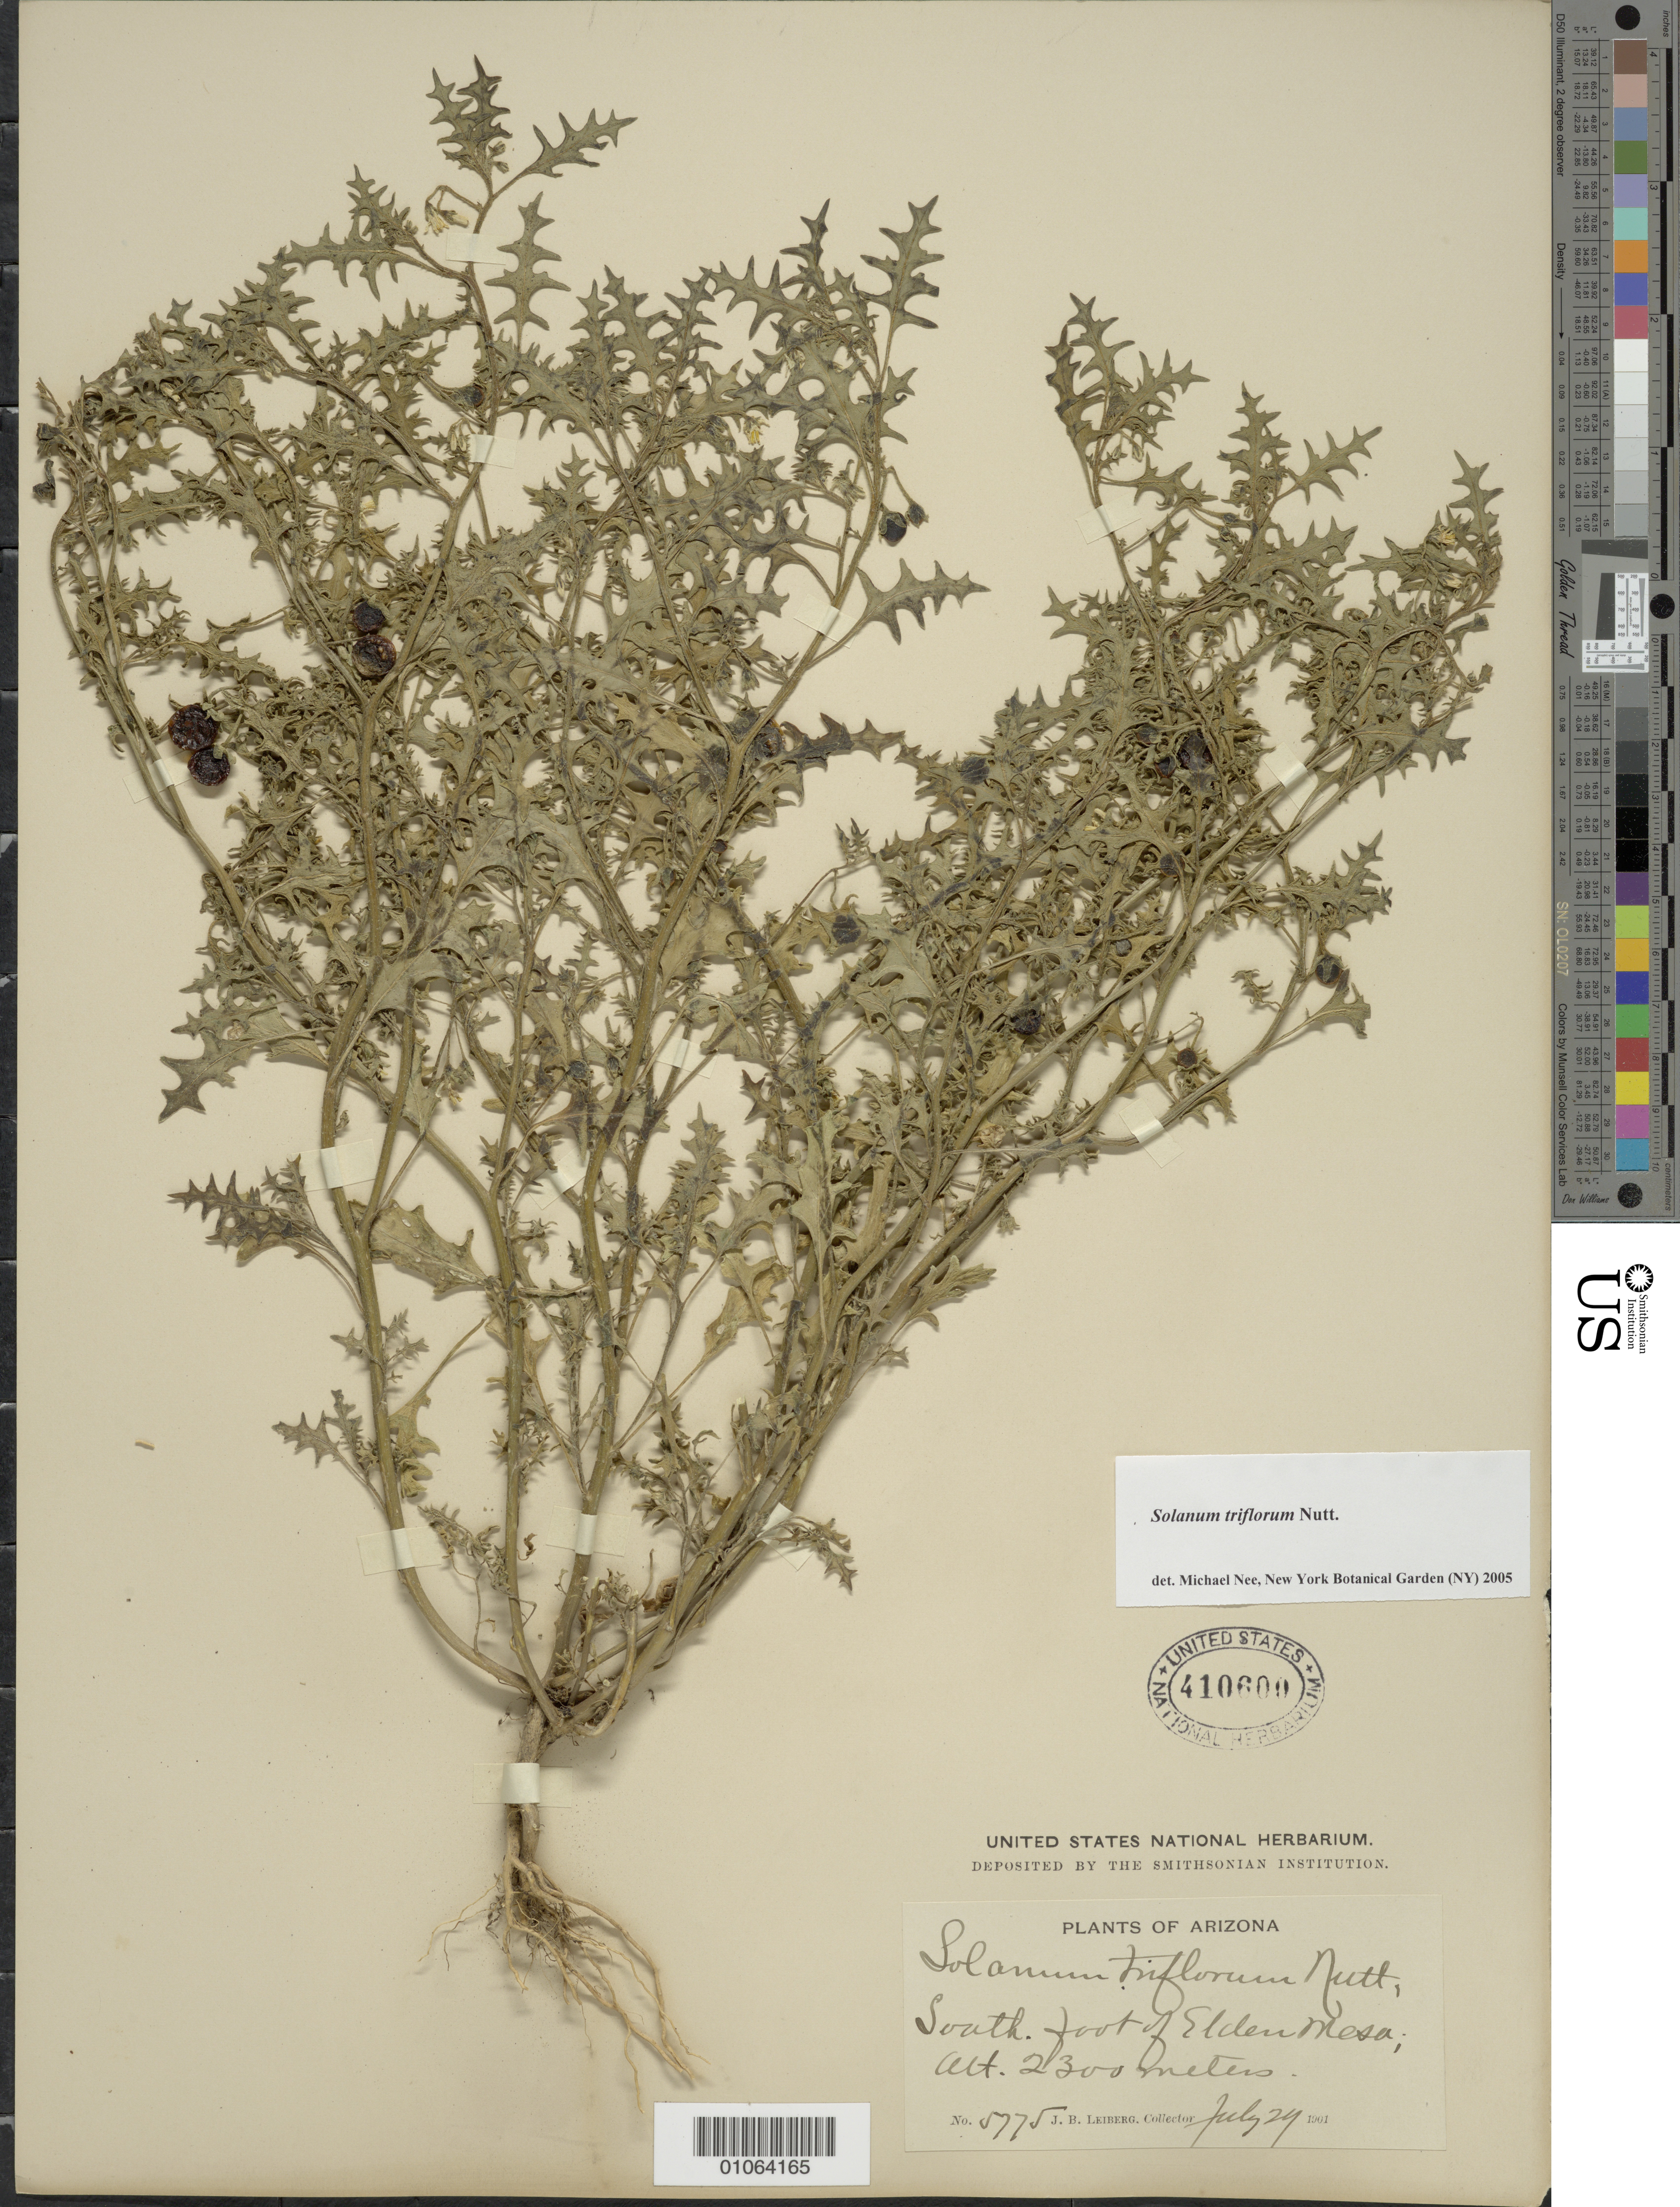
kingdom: Plantae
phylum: Tracheophyta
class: Magnoliopsida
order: Solanales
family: Solanaceae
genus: Solanum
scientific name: Solanum triflorum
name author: Nutt.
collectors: J. B. Leiberg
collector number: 5775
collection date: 1901-07-29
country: United States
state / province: Arizona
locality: South foot of Elden Mesa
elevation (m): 2300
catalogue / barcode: US 410600